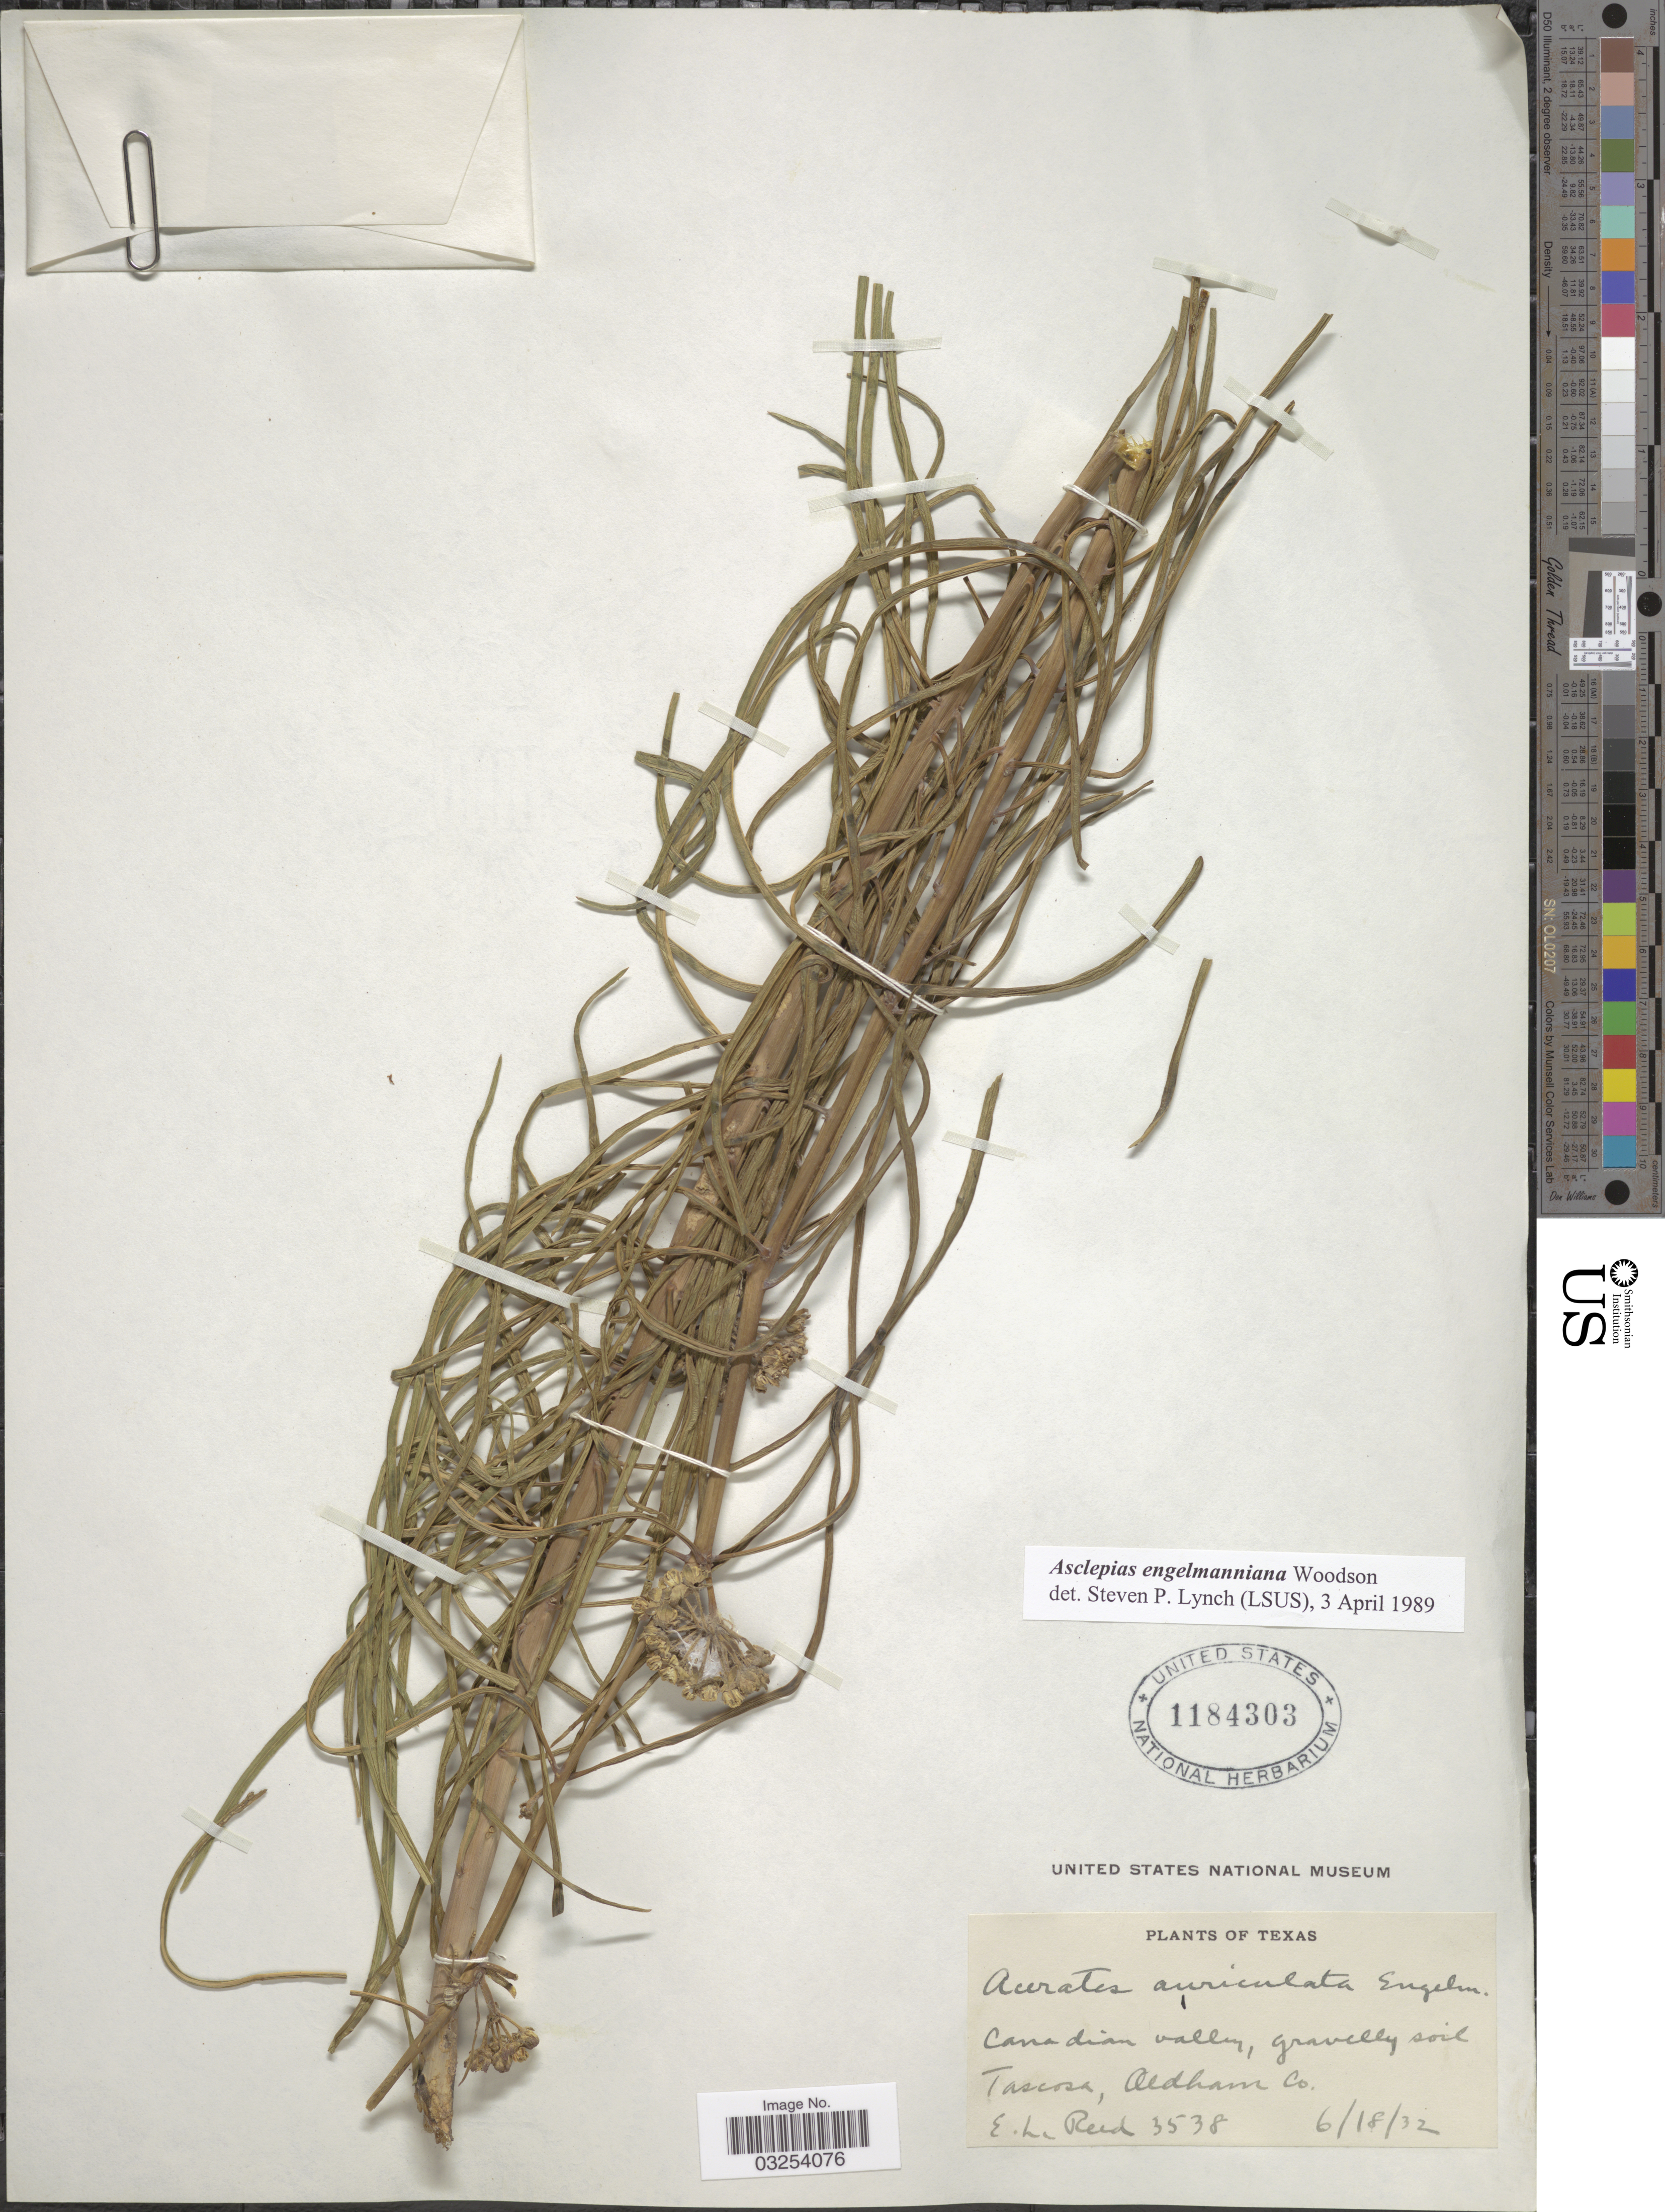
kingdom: Plantae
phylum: Tracheophyta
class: Magnoliopsida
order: Gentianales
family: Apocynaceae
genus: Asclepias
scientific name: Asclepias engelmanniana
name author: Woodson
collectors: E. Reed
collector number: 3538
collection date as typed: Transcribed d/m/y: 18/6/32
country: United States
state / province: Texas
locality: Tascosa,, Oldham Co.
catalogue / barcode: US 1184303